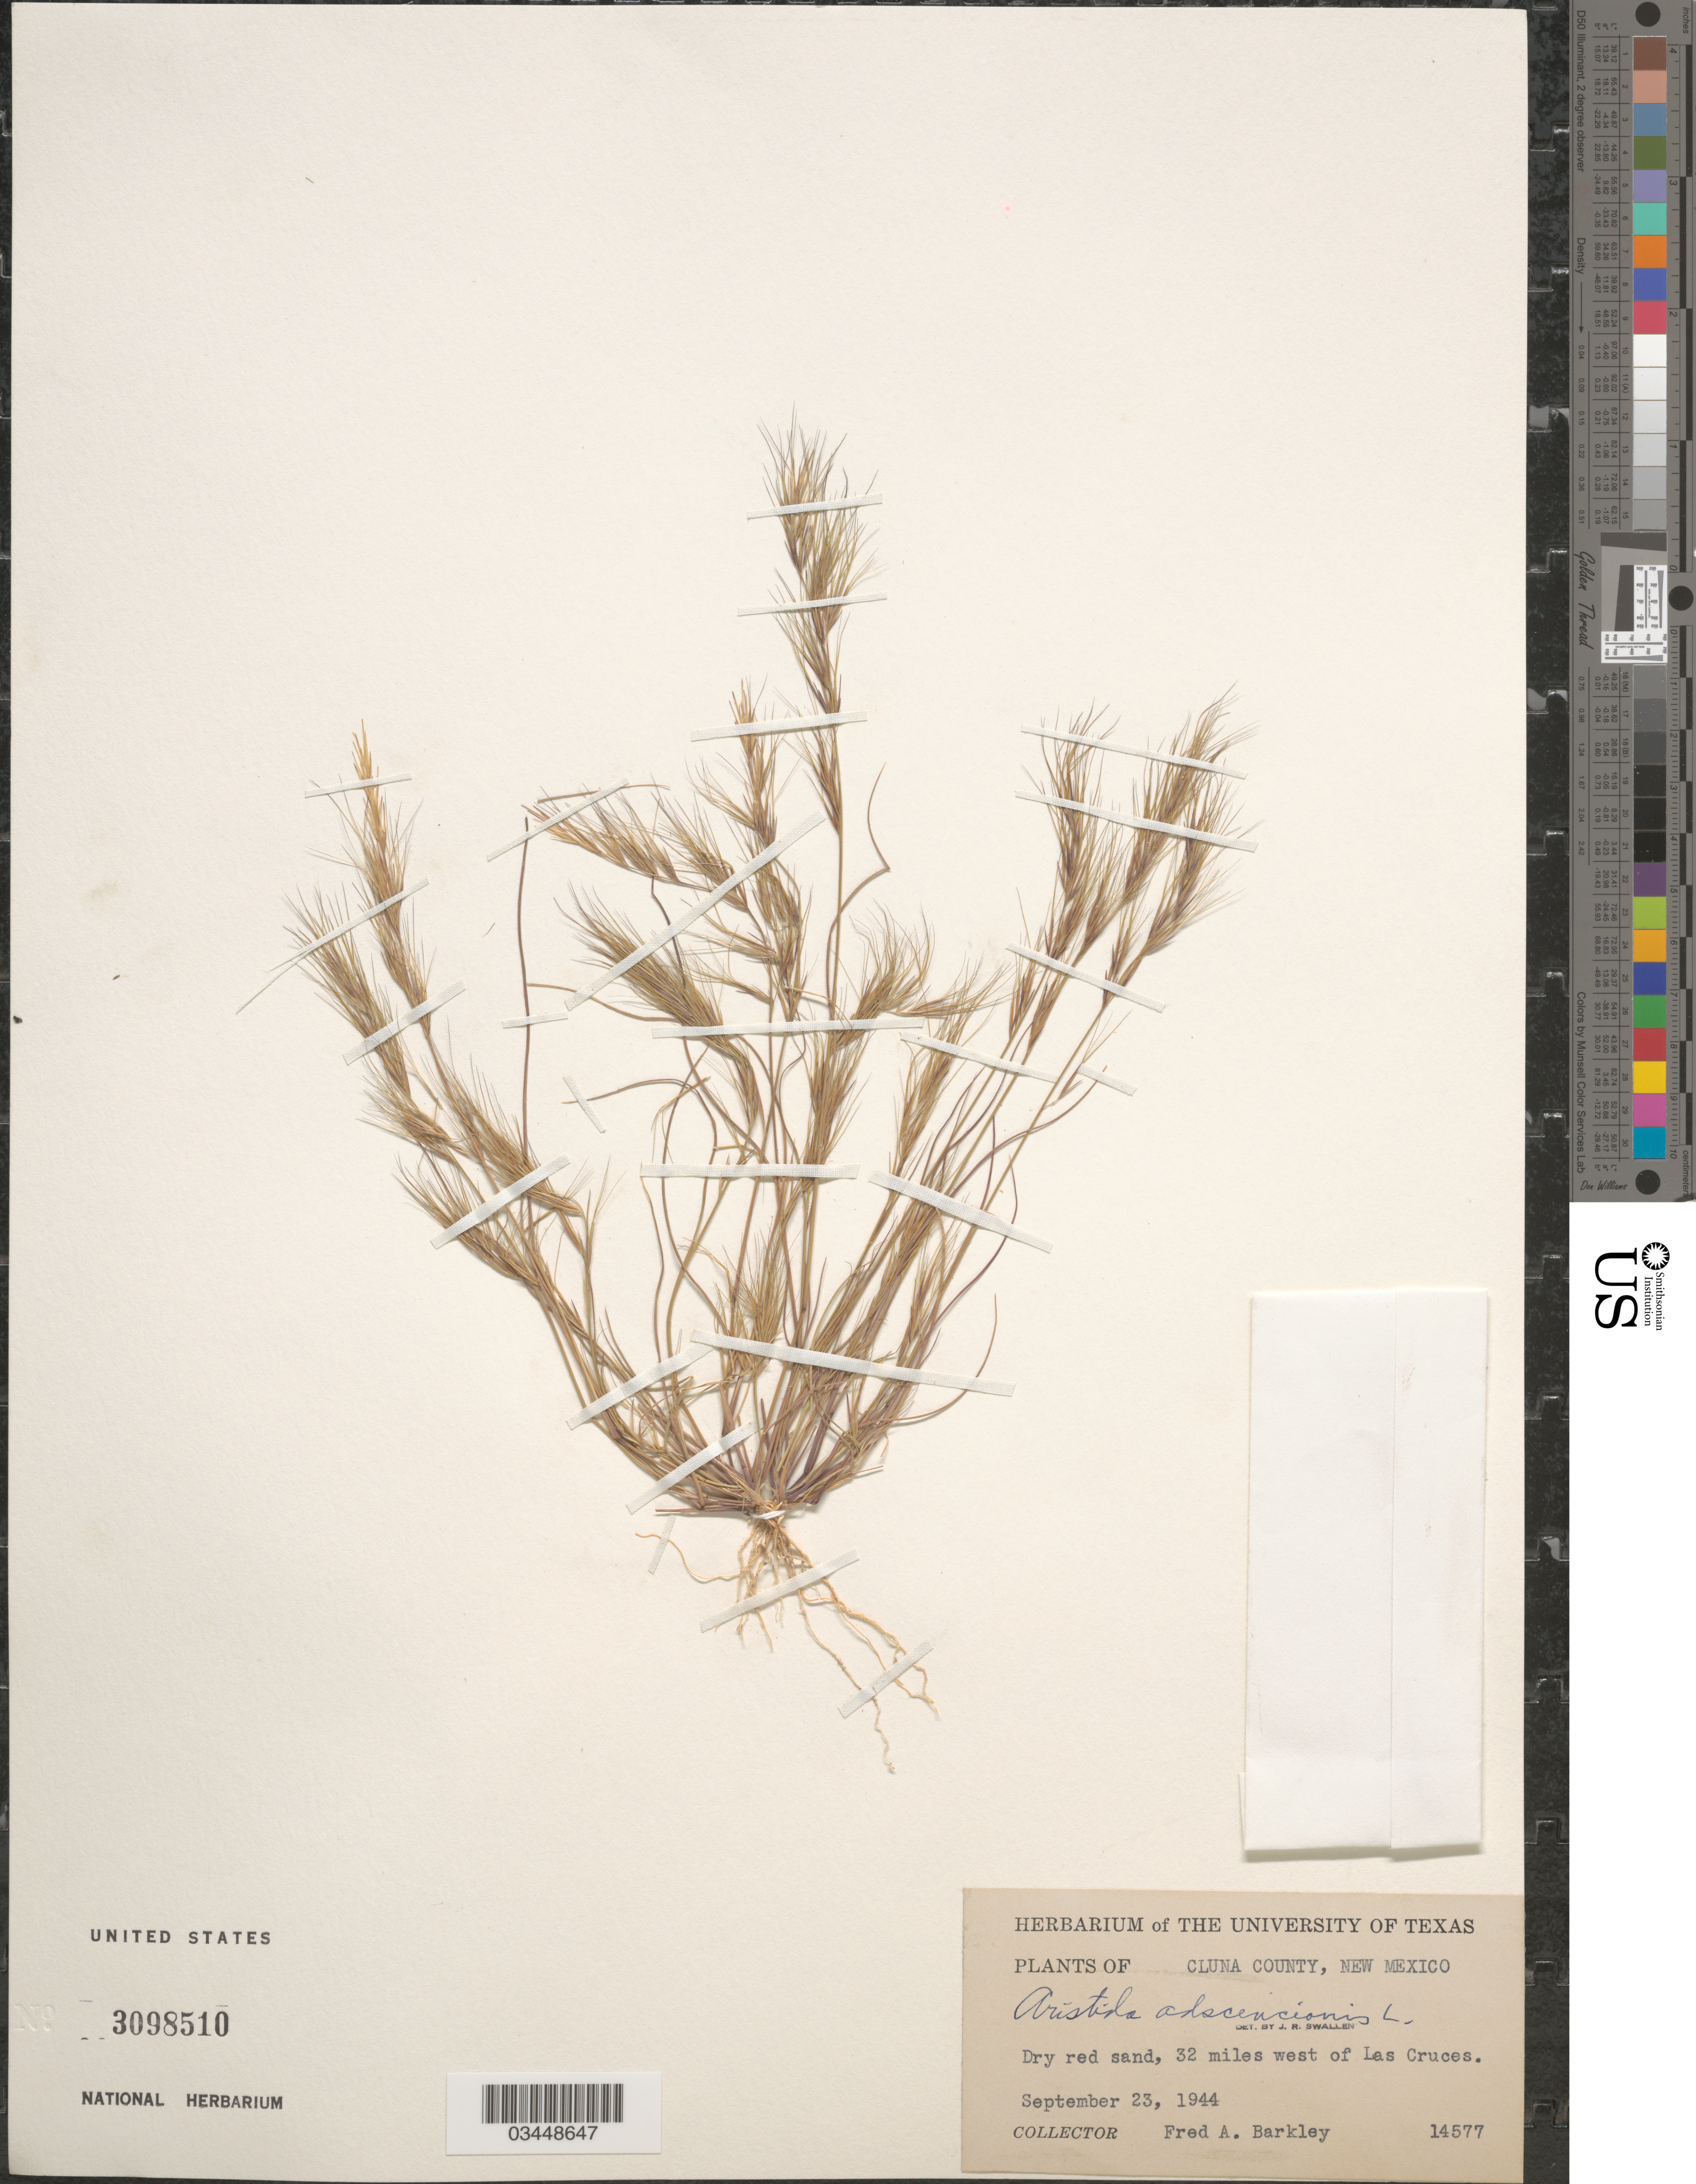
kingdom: Plantae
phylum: Tracheophyta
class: Liliopsida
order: Poales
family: Poaceae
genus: Aristida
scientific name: Aristida adscensionis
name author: L.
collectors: F. A. Barkley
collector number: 14577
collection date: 1944-09-23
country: United States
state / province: New Mexico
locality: Cluna County. 32 miles west of Las Cruces.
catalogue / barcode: US 3098510